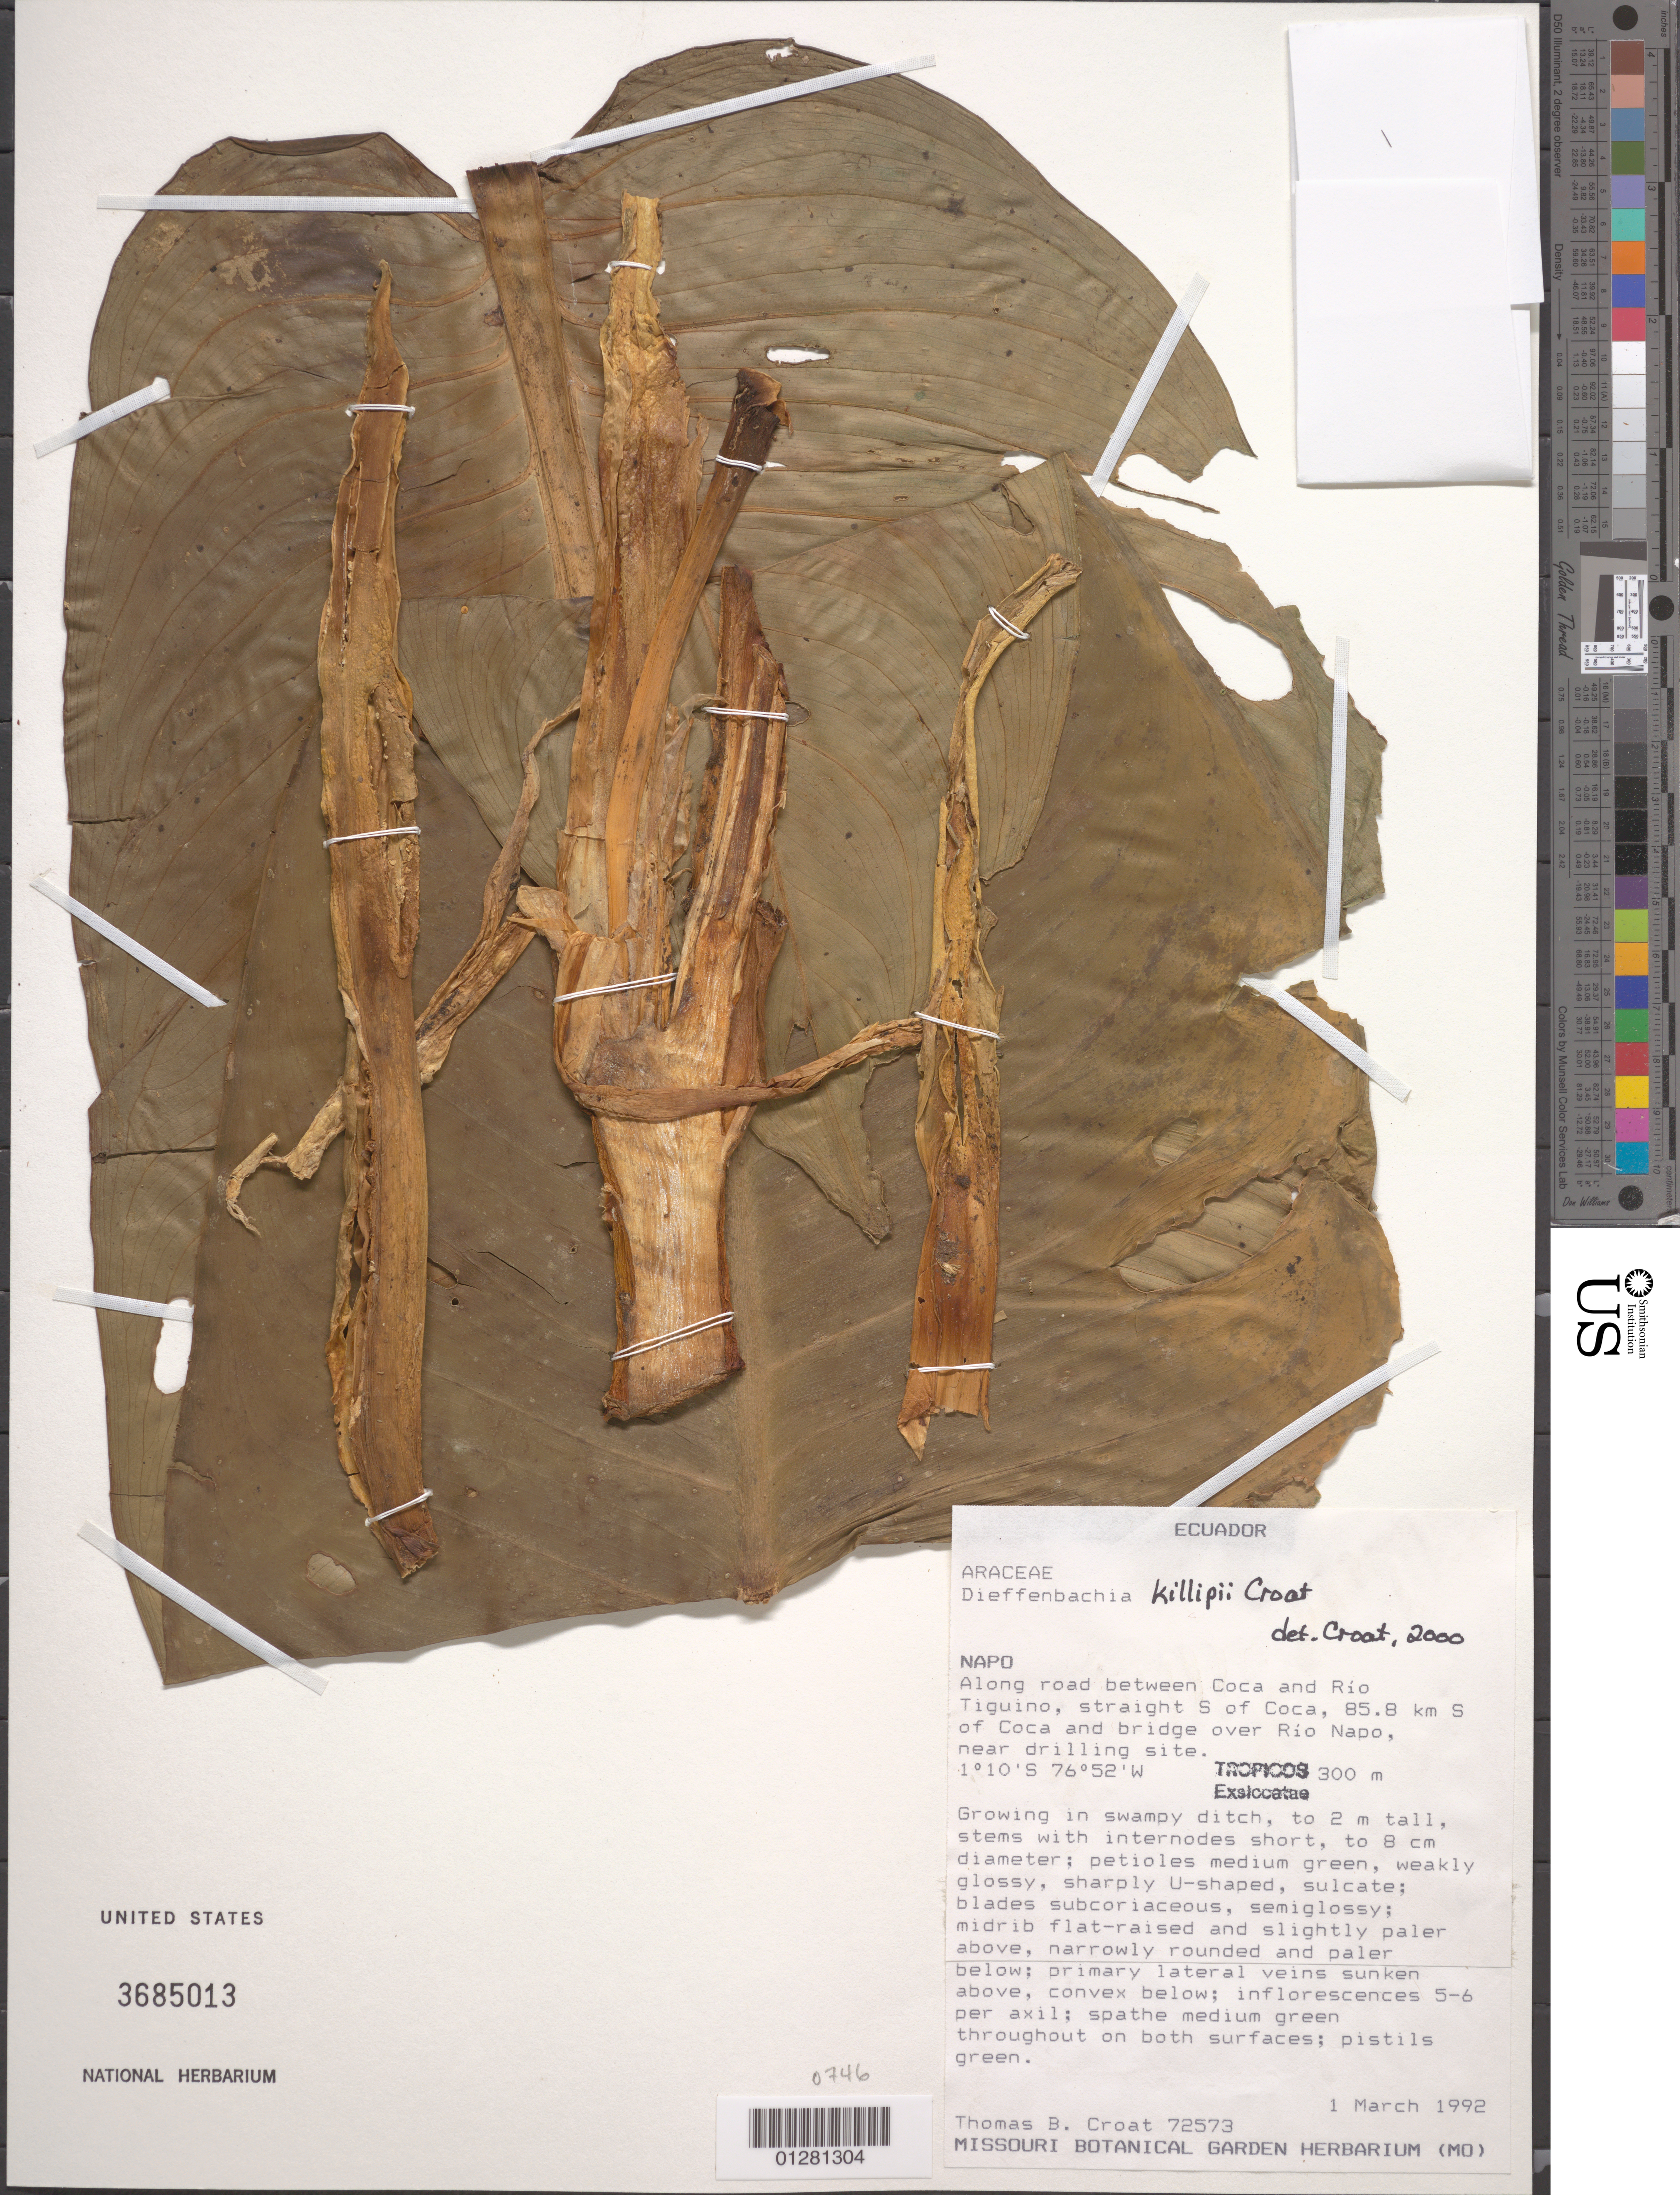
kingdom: Plantae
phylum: Tracheophyta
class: Liliopsida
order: Alismatales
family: Araceae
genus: Dieffenbachia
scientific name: Dieffenbachia killipii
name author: Croat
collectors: T. B. Croat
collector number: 72573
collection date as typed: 1 Mar 1992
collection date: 1992-03-01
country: Ecuador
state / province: Napo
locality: Along road between Coca and Rio Tiguino.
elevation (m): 300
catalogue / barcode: US 3685013